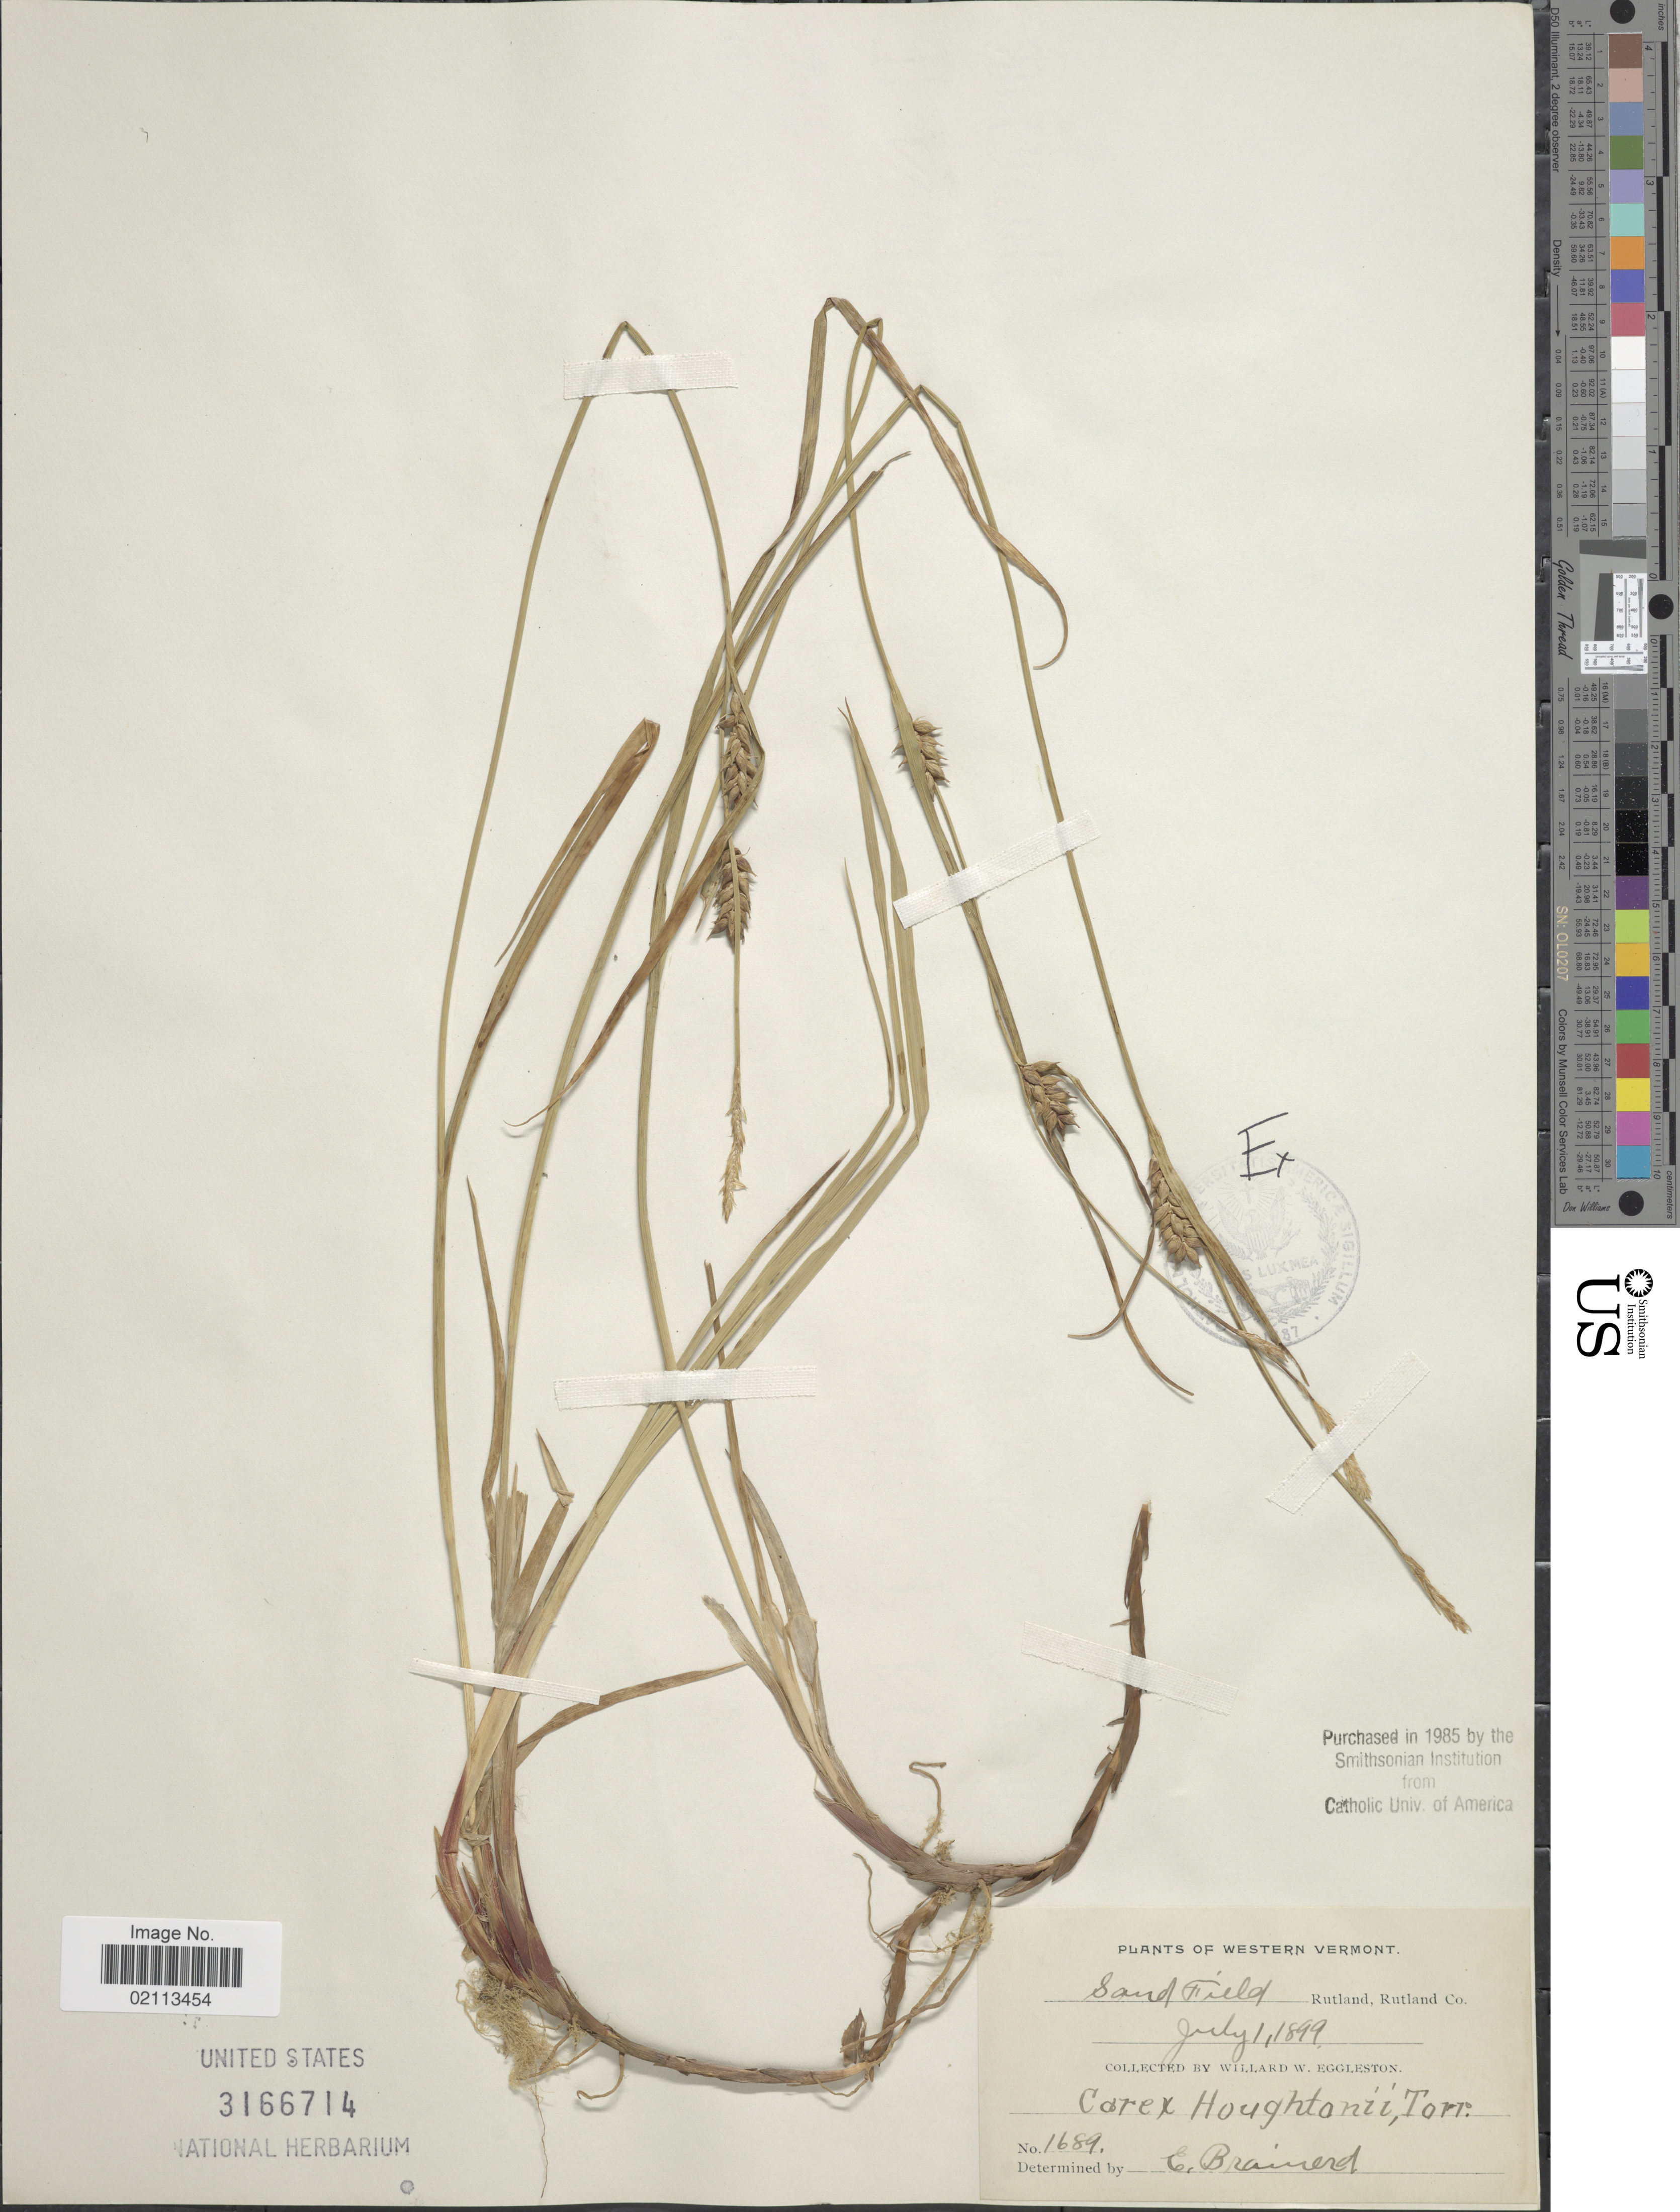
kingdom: Plantae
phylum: Tracheophyta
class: Liliopsida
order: Poales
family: Cyperaceae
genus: Carex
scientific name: Carex houghtoniana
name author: Torr. ex Dewey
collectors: W. W. Eggleston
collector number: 1689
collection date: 1899-07-01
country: United States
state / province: Vermont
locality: Western Vermont, Sand Field Rutland, Rutland Co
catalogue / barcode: US 3166714